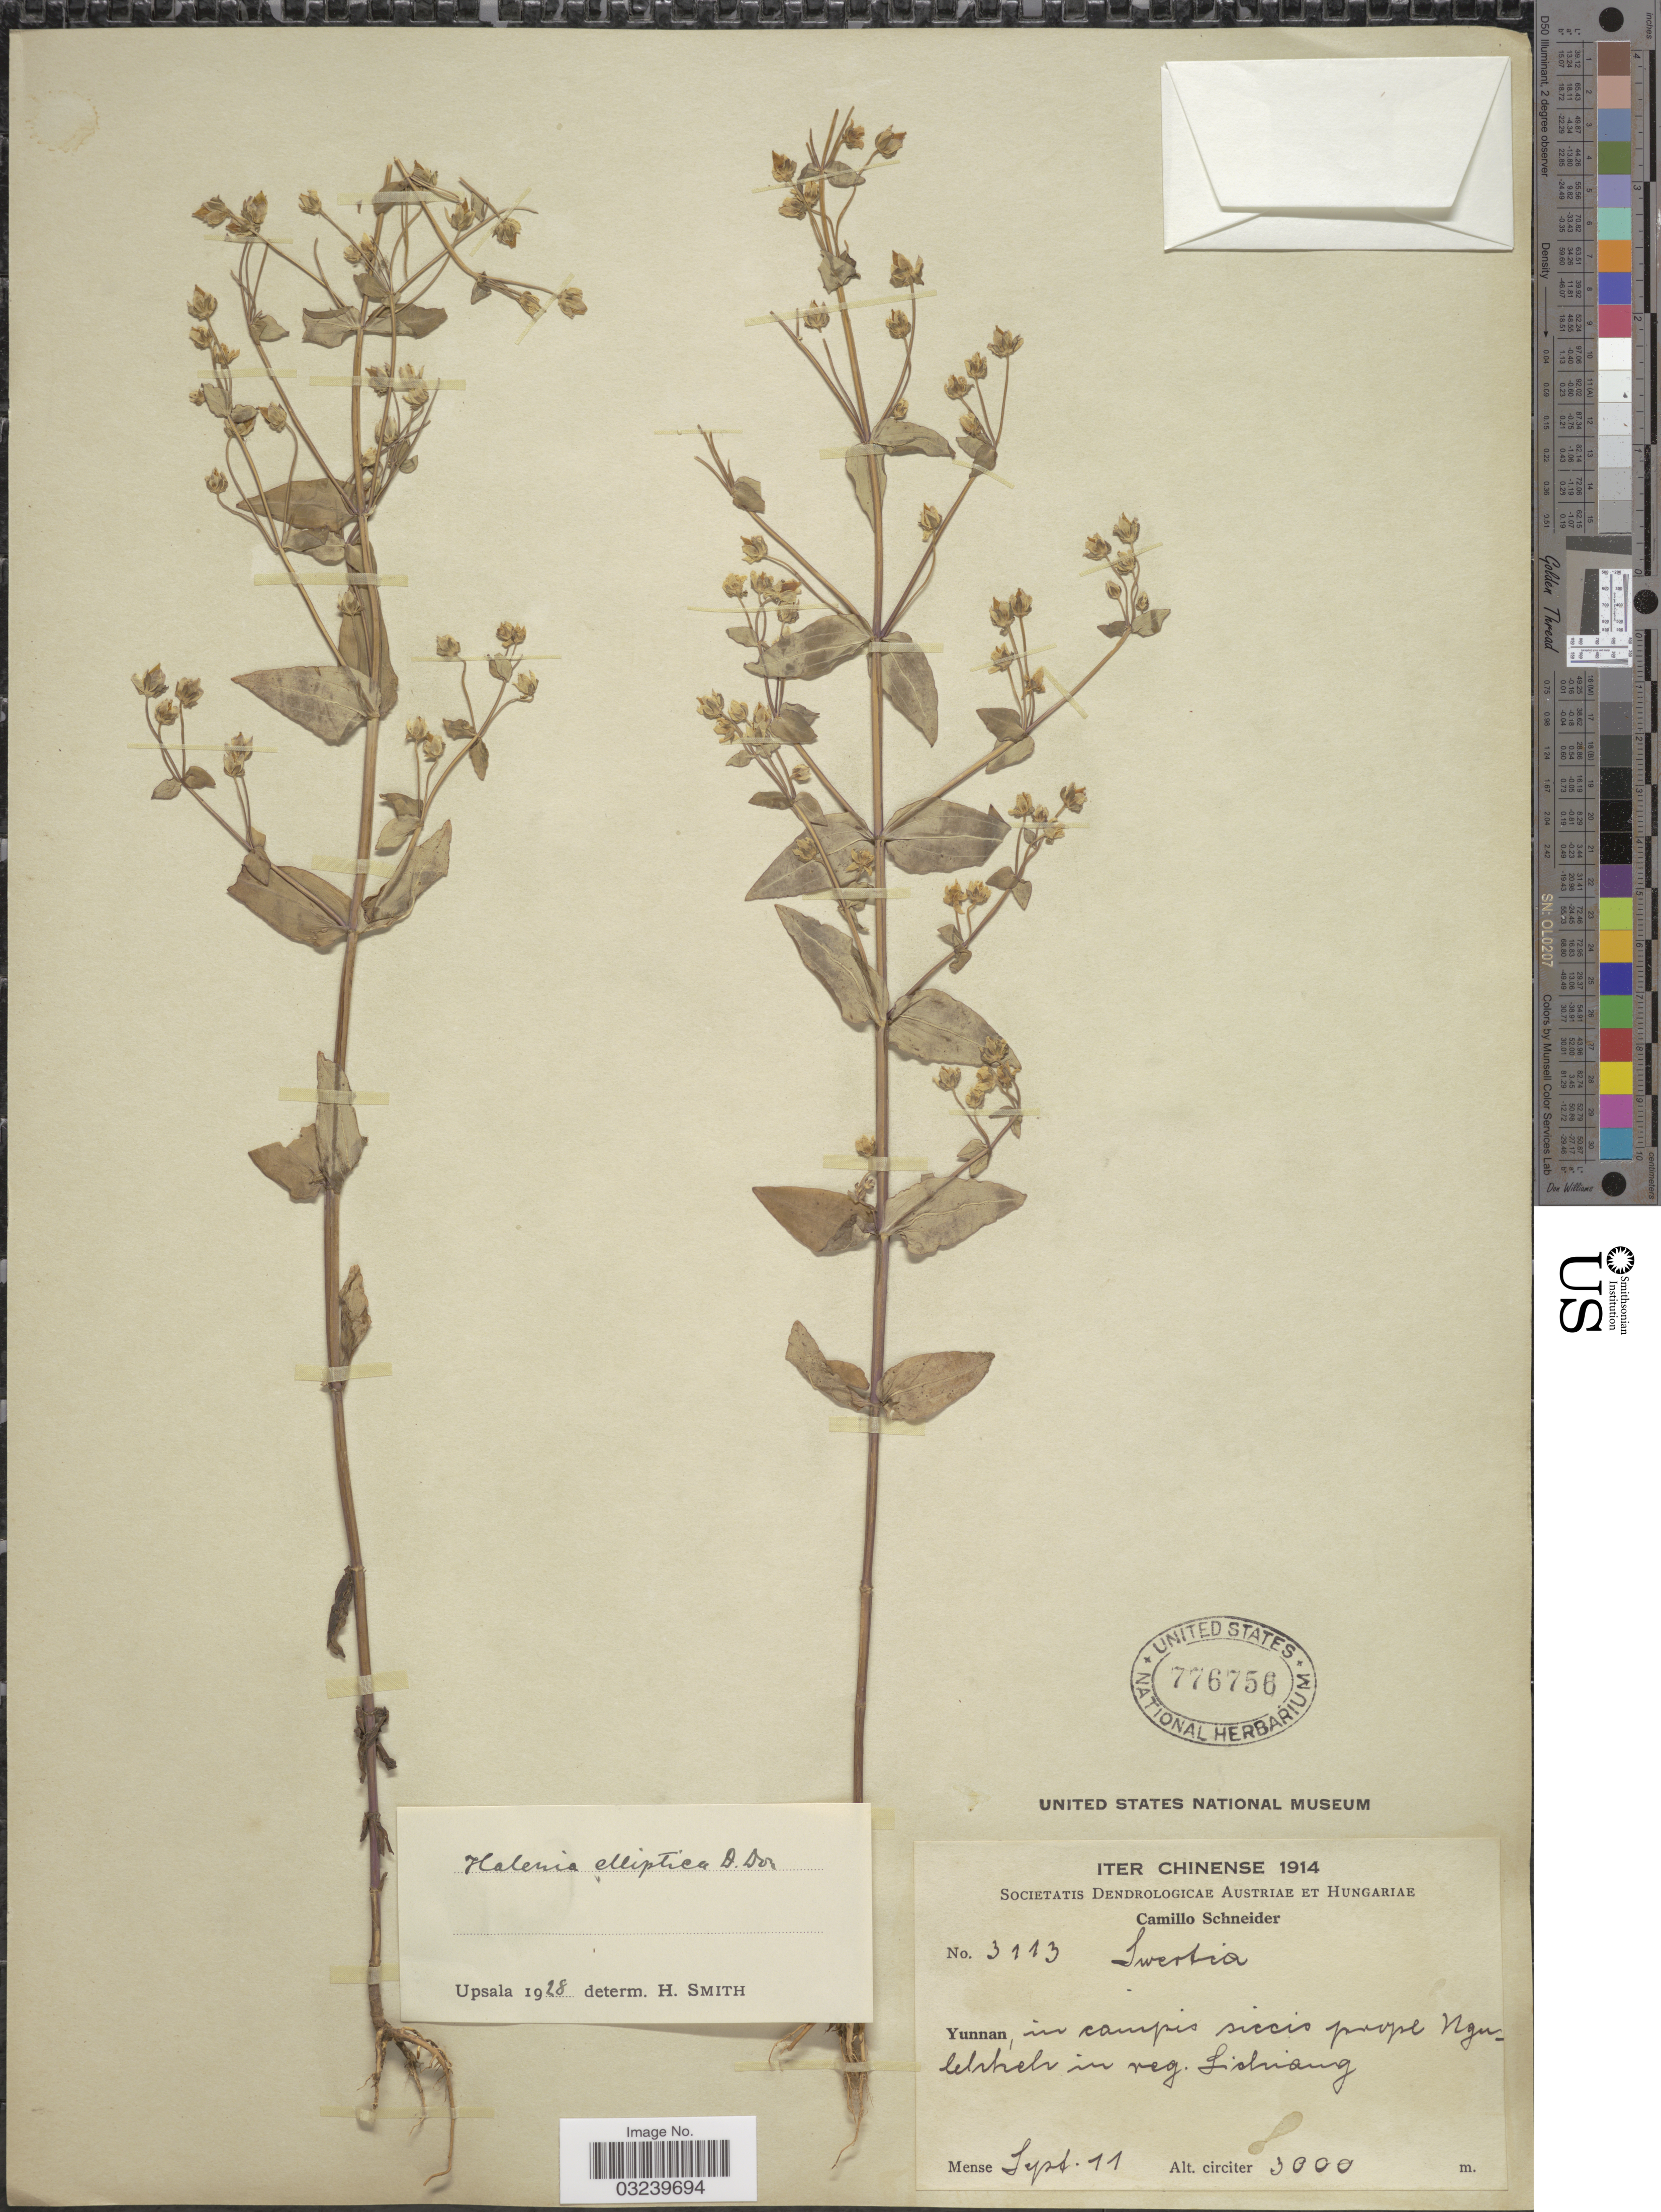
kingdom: Plantae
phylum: Tracheophyta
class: Magnoliopsida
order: Gentianales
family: Gentianaceae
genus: Halenia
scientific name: Halenia elliptica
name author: D. Don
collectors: C. K. Schneider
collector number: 3113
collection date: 1914-09-11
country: China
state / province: Yunnan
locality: In campis siccis prope Ngulelitueli [interpreted] in reg. Lichiang.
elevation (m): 3000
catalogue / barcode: US 776756